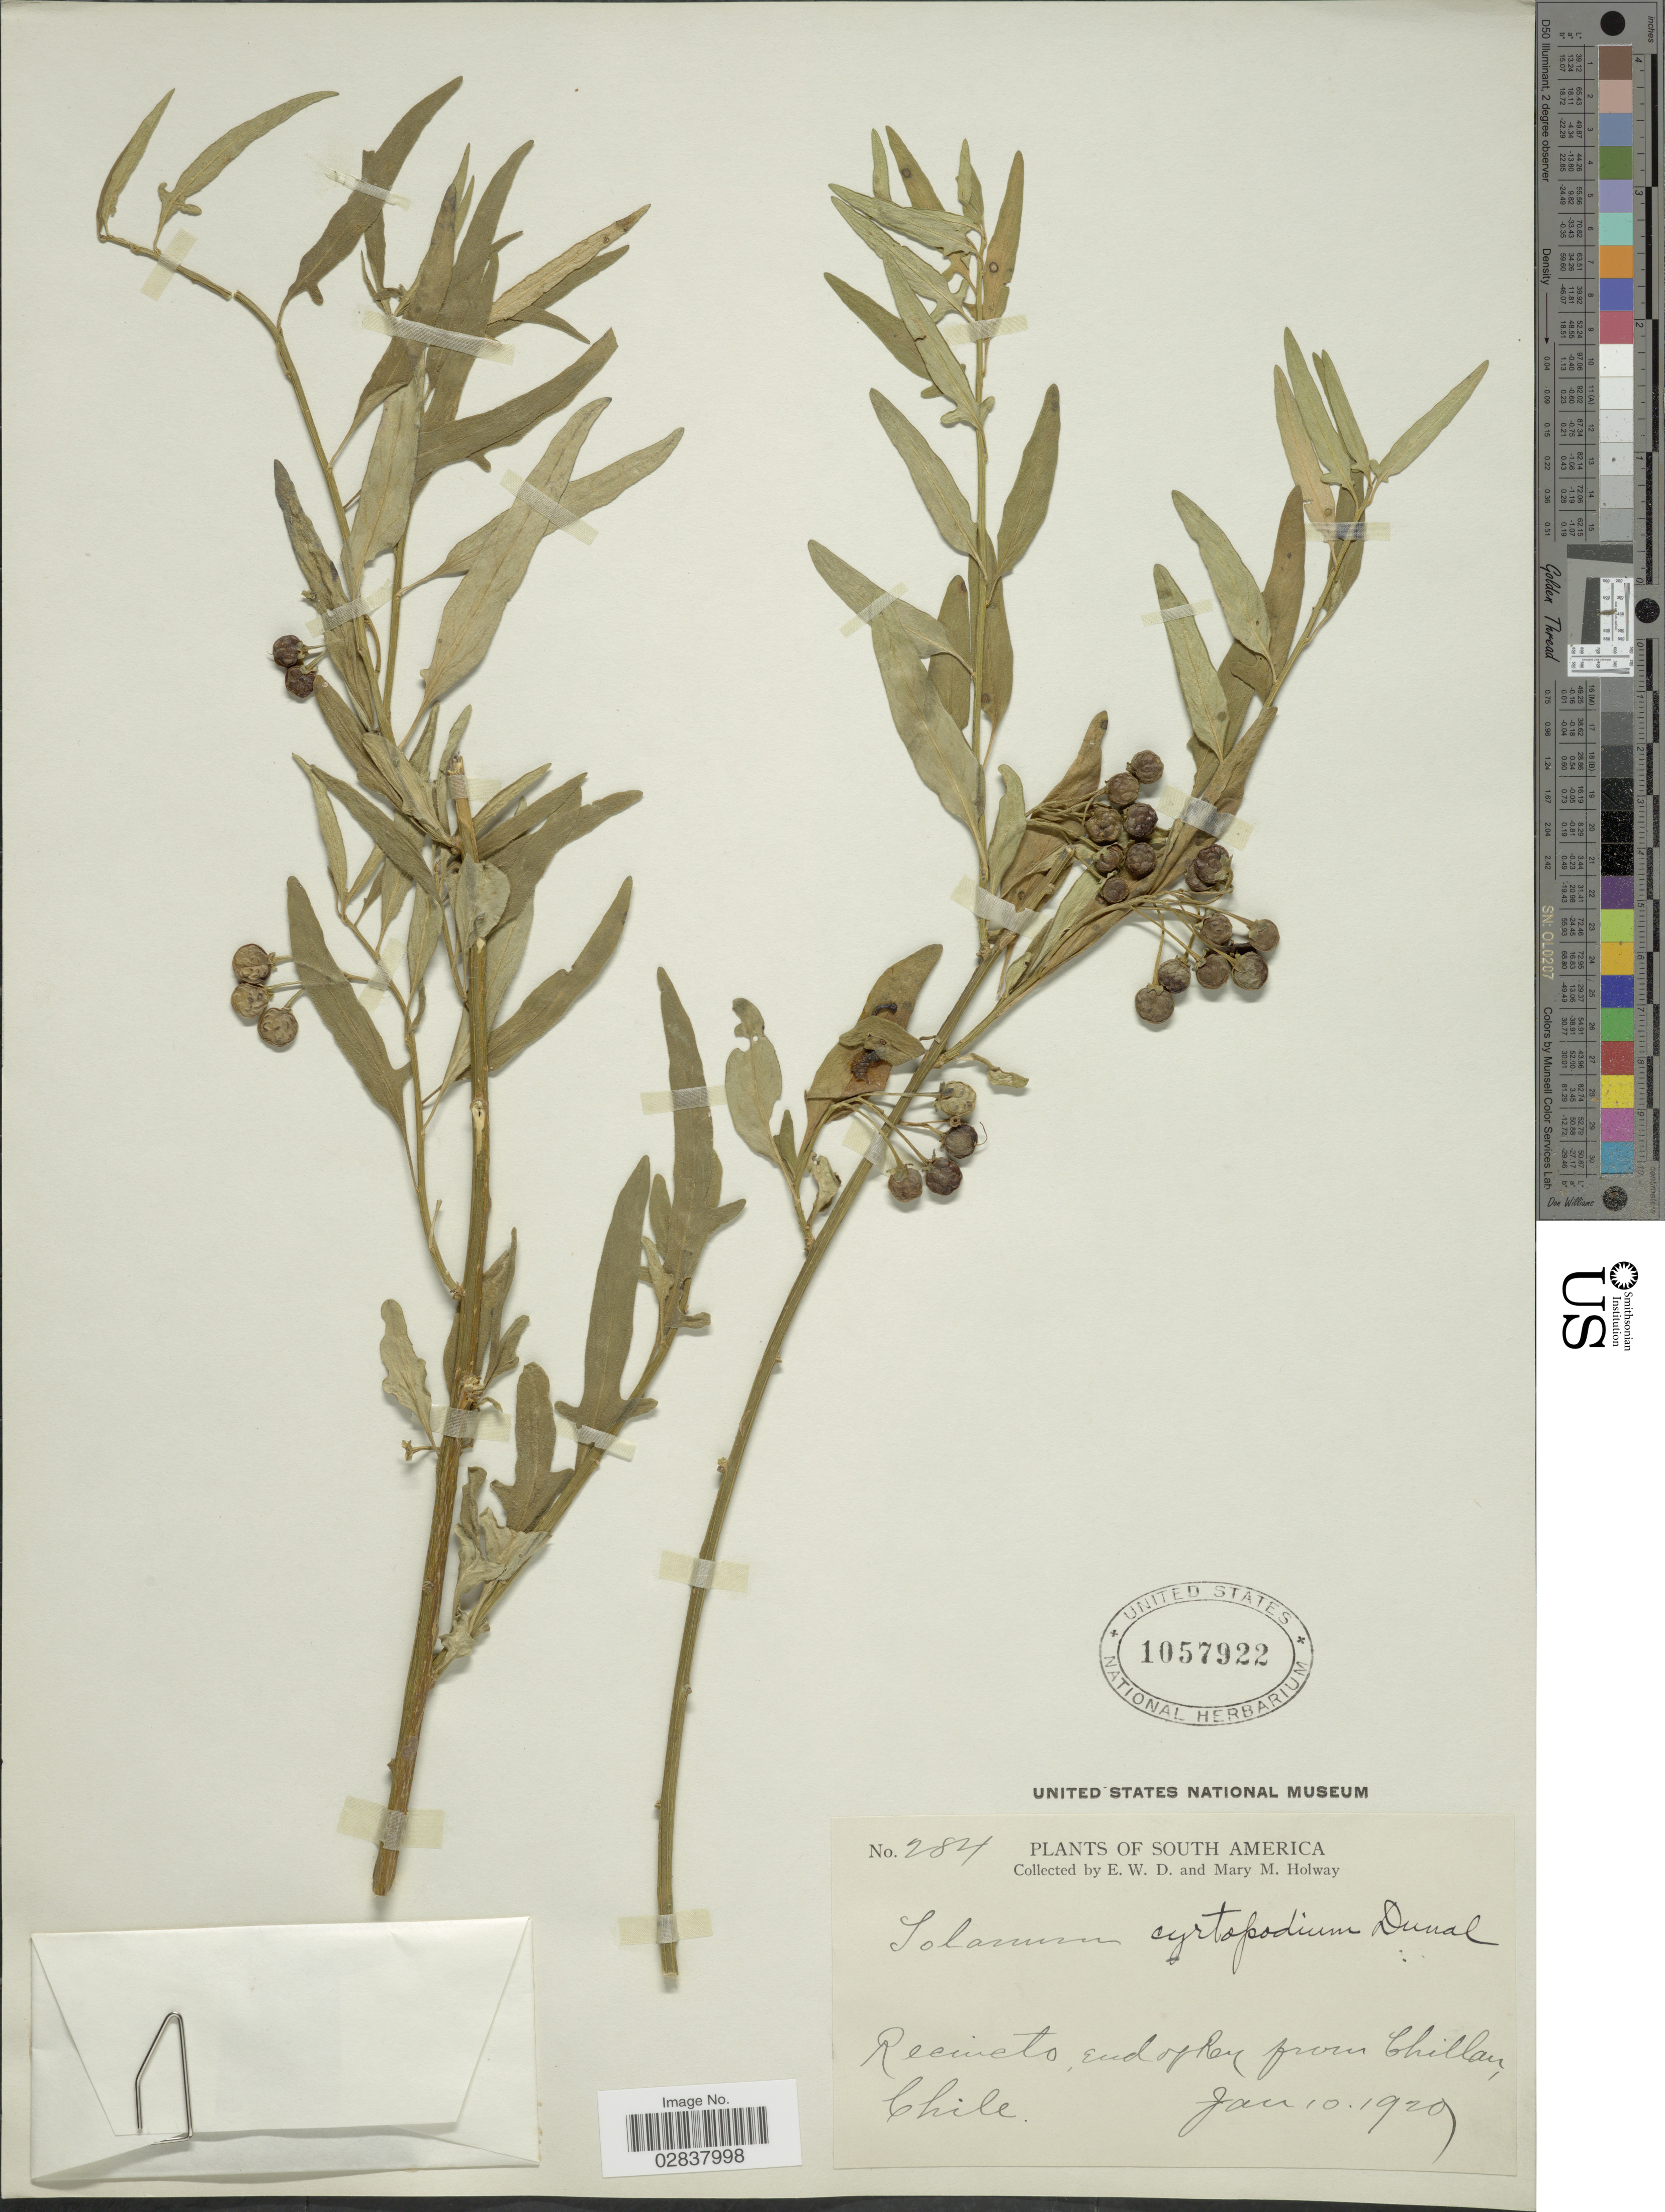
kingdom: Plantae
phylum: Tracheophyta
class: Magnoliopsida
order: Solanales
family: Solanaceae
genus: Solanum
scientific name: Solanum cyrtopodium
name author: Dunal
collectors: E. W. D. Holway & M. M. Holway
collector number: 284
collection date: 1929-01-10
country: Chile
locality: Recuieto, end of Rd [interpreted], prov. Chillan.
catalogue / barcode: US 1057922